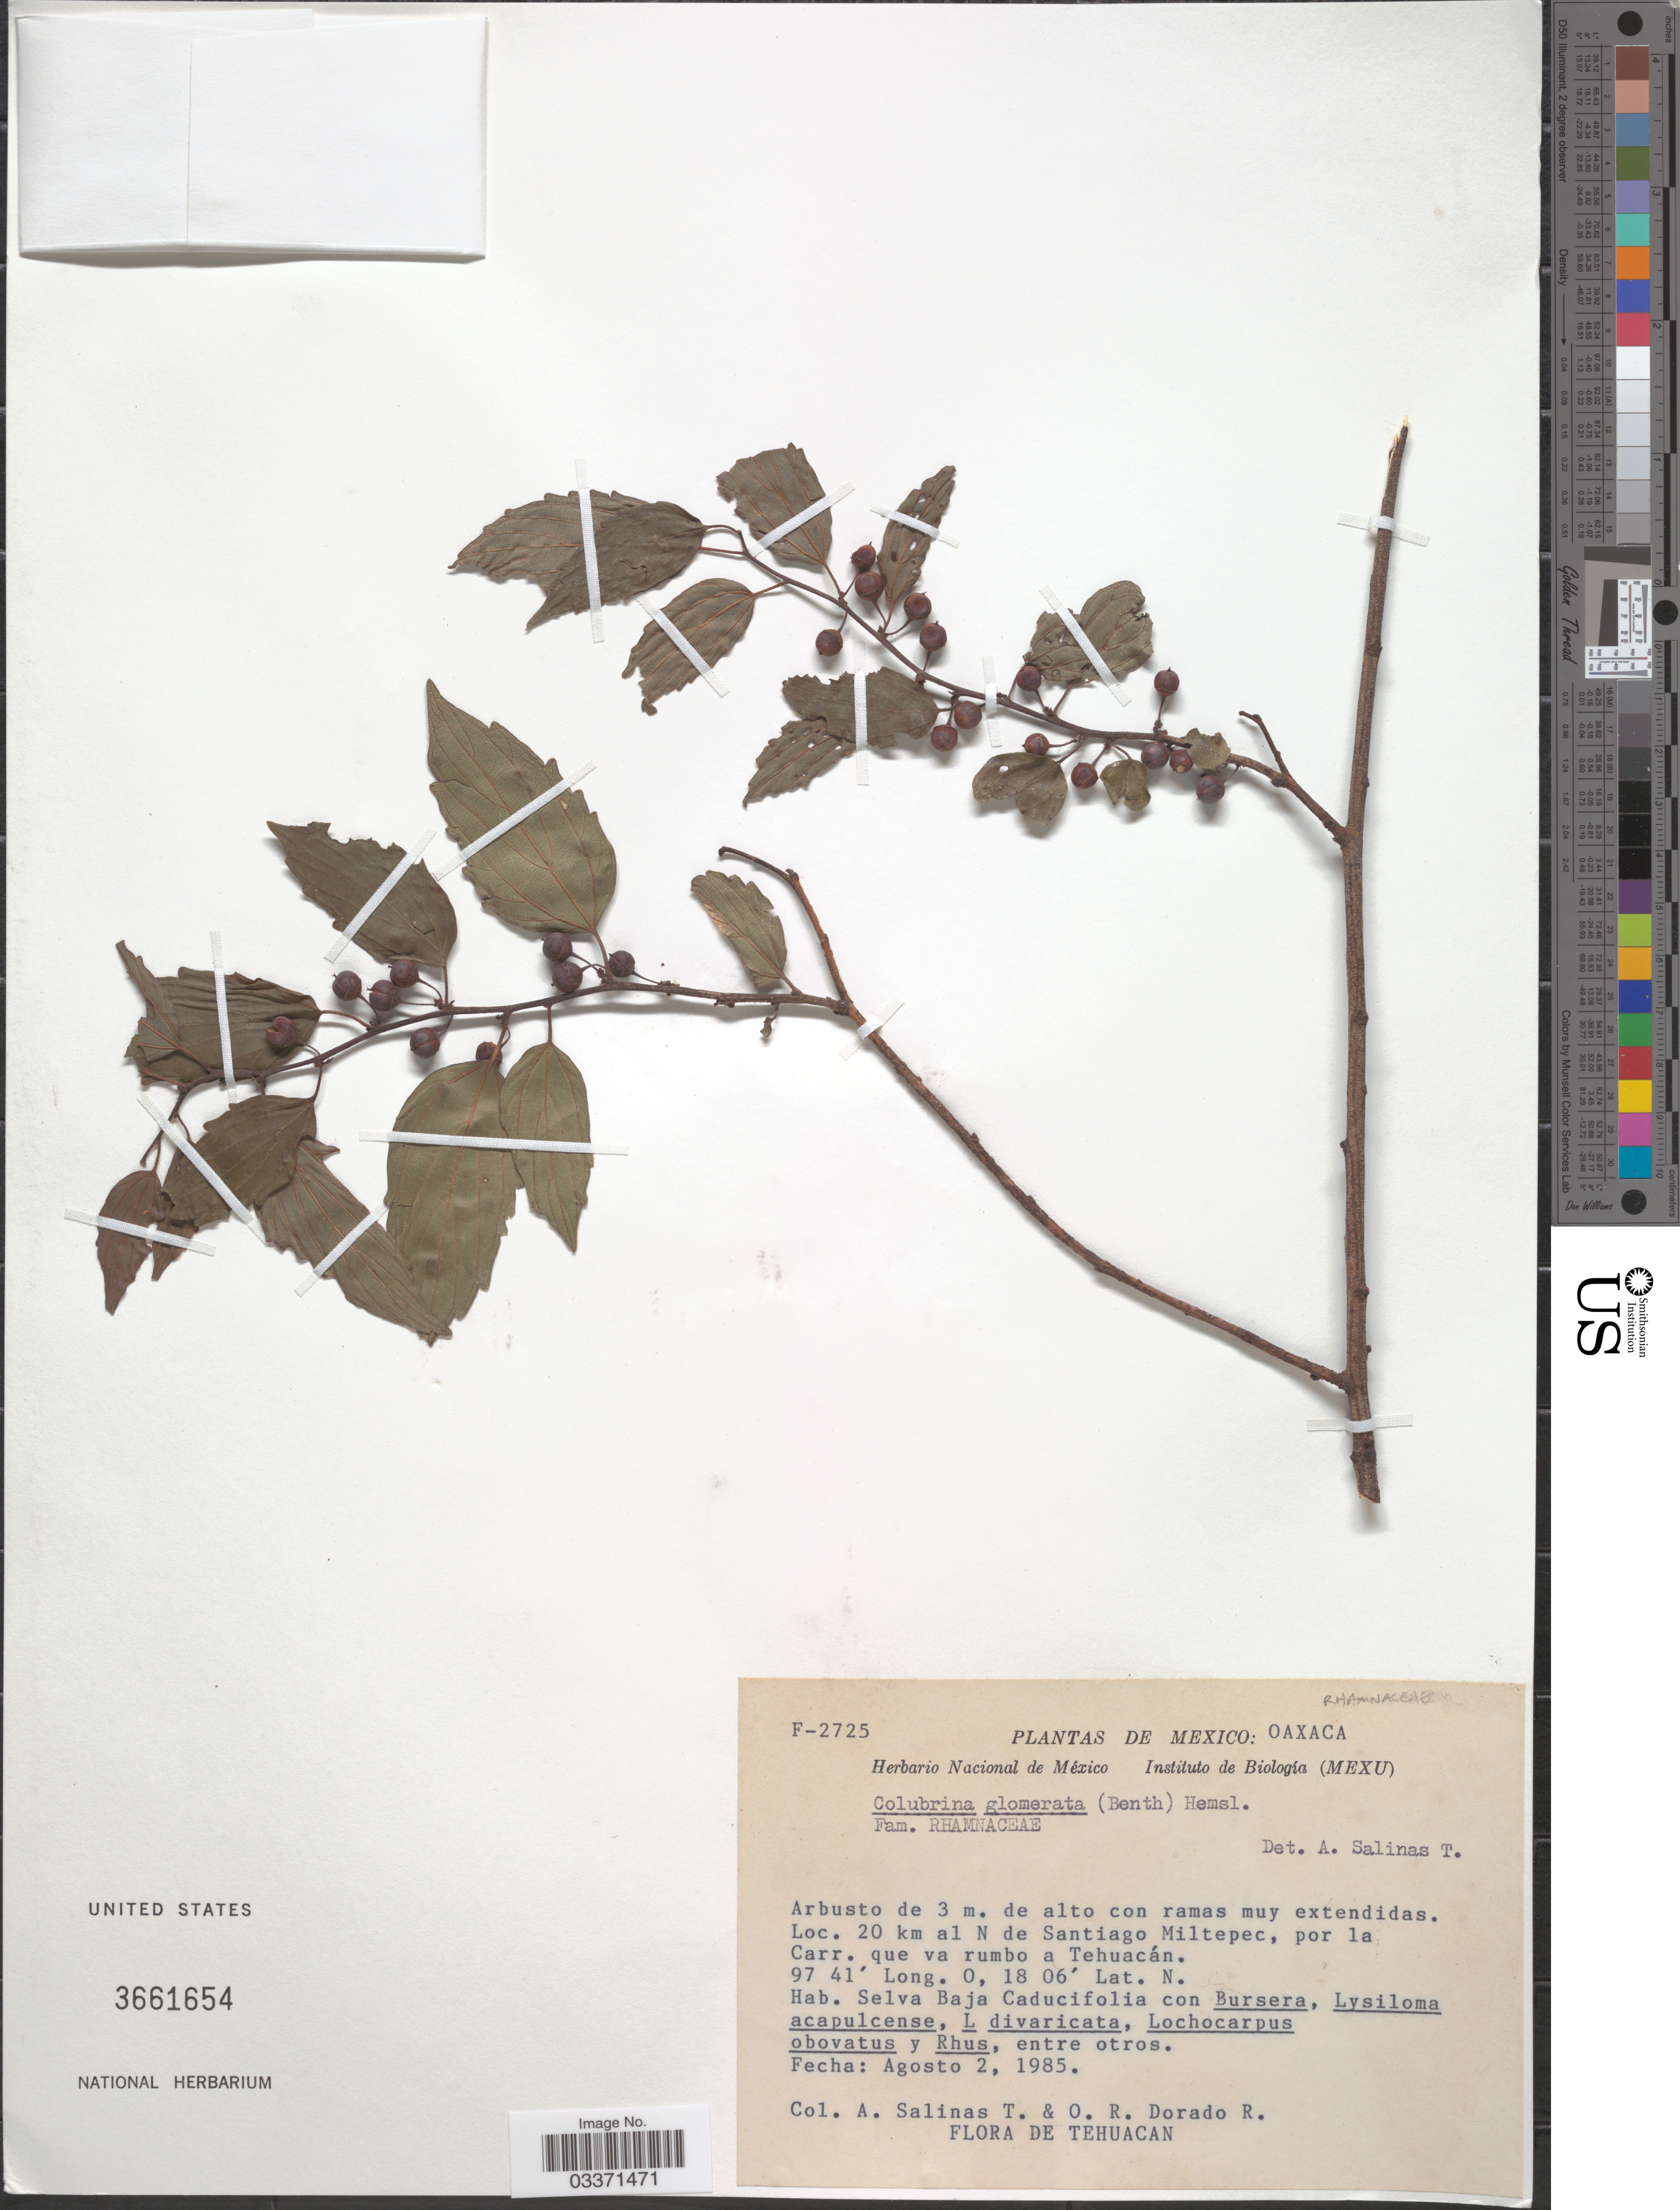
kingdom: Plantae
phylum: Tracheophyta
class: Magnoliopsida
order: Rosales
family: Rhamnaceae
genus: Colubrina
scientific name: Colubrina glabra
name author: S. Watson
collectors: A. Salinas T. & O. Dorado R.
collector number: F-2725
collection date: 1985-08-02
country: Mexico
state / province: Oaxaca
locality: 20 km. al N de Santiago Miltepec, por la Carr. que va rumbo a Tehuacán.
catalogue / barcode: US 3661654